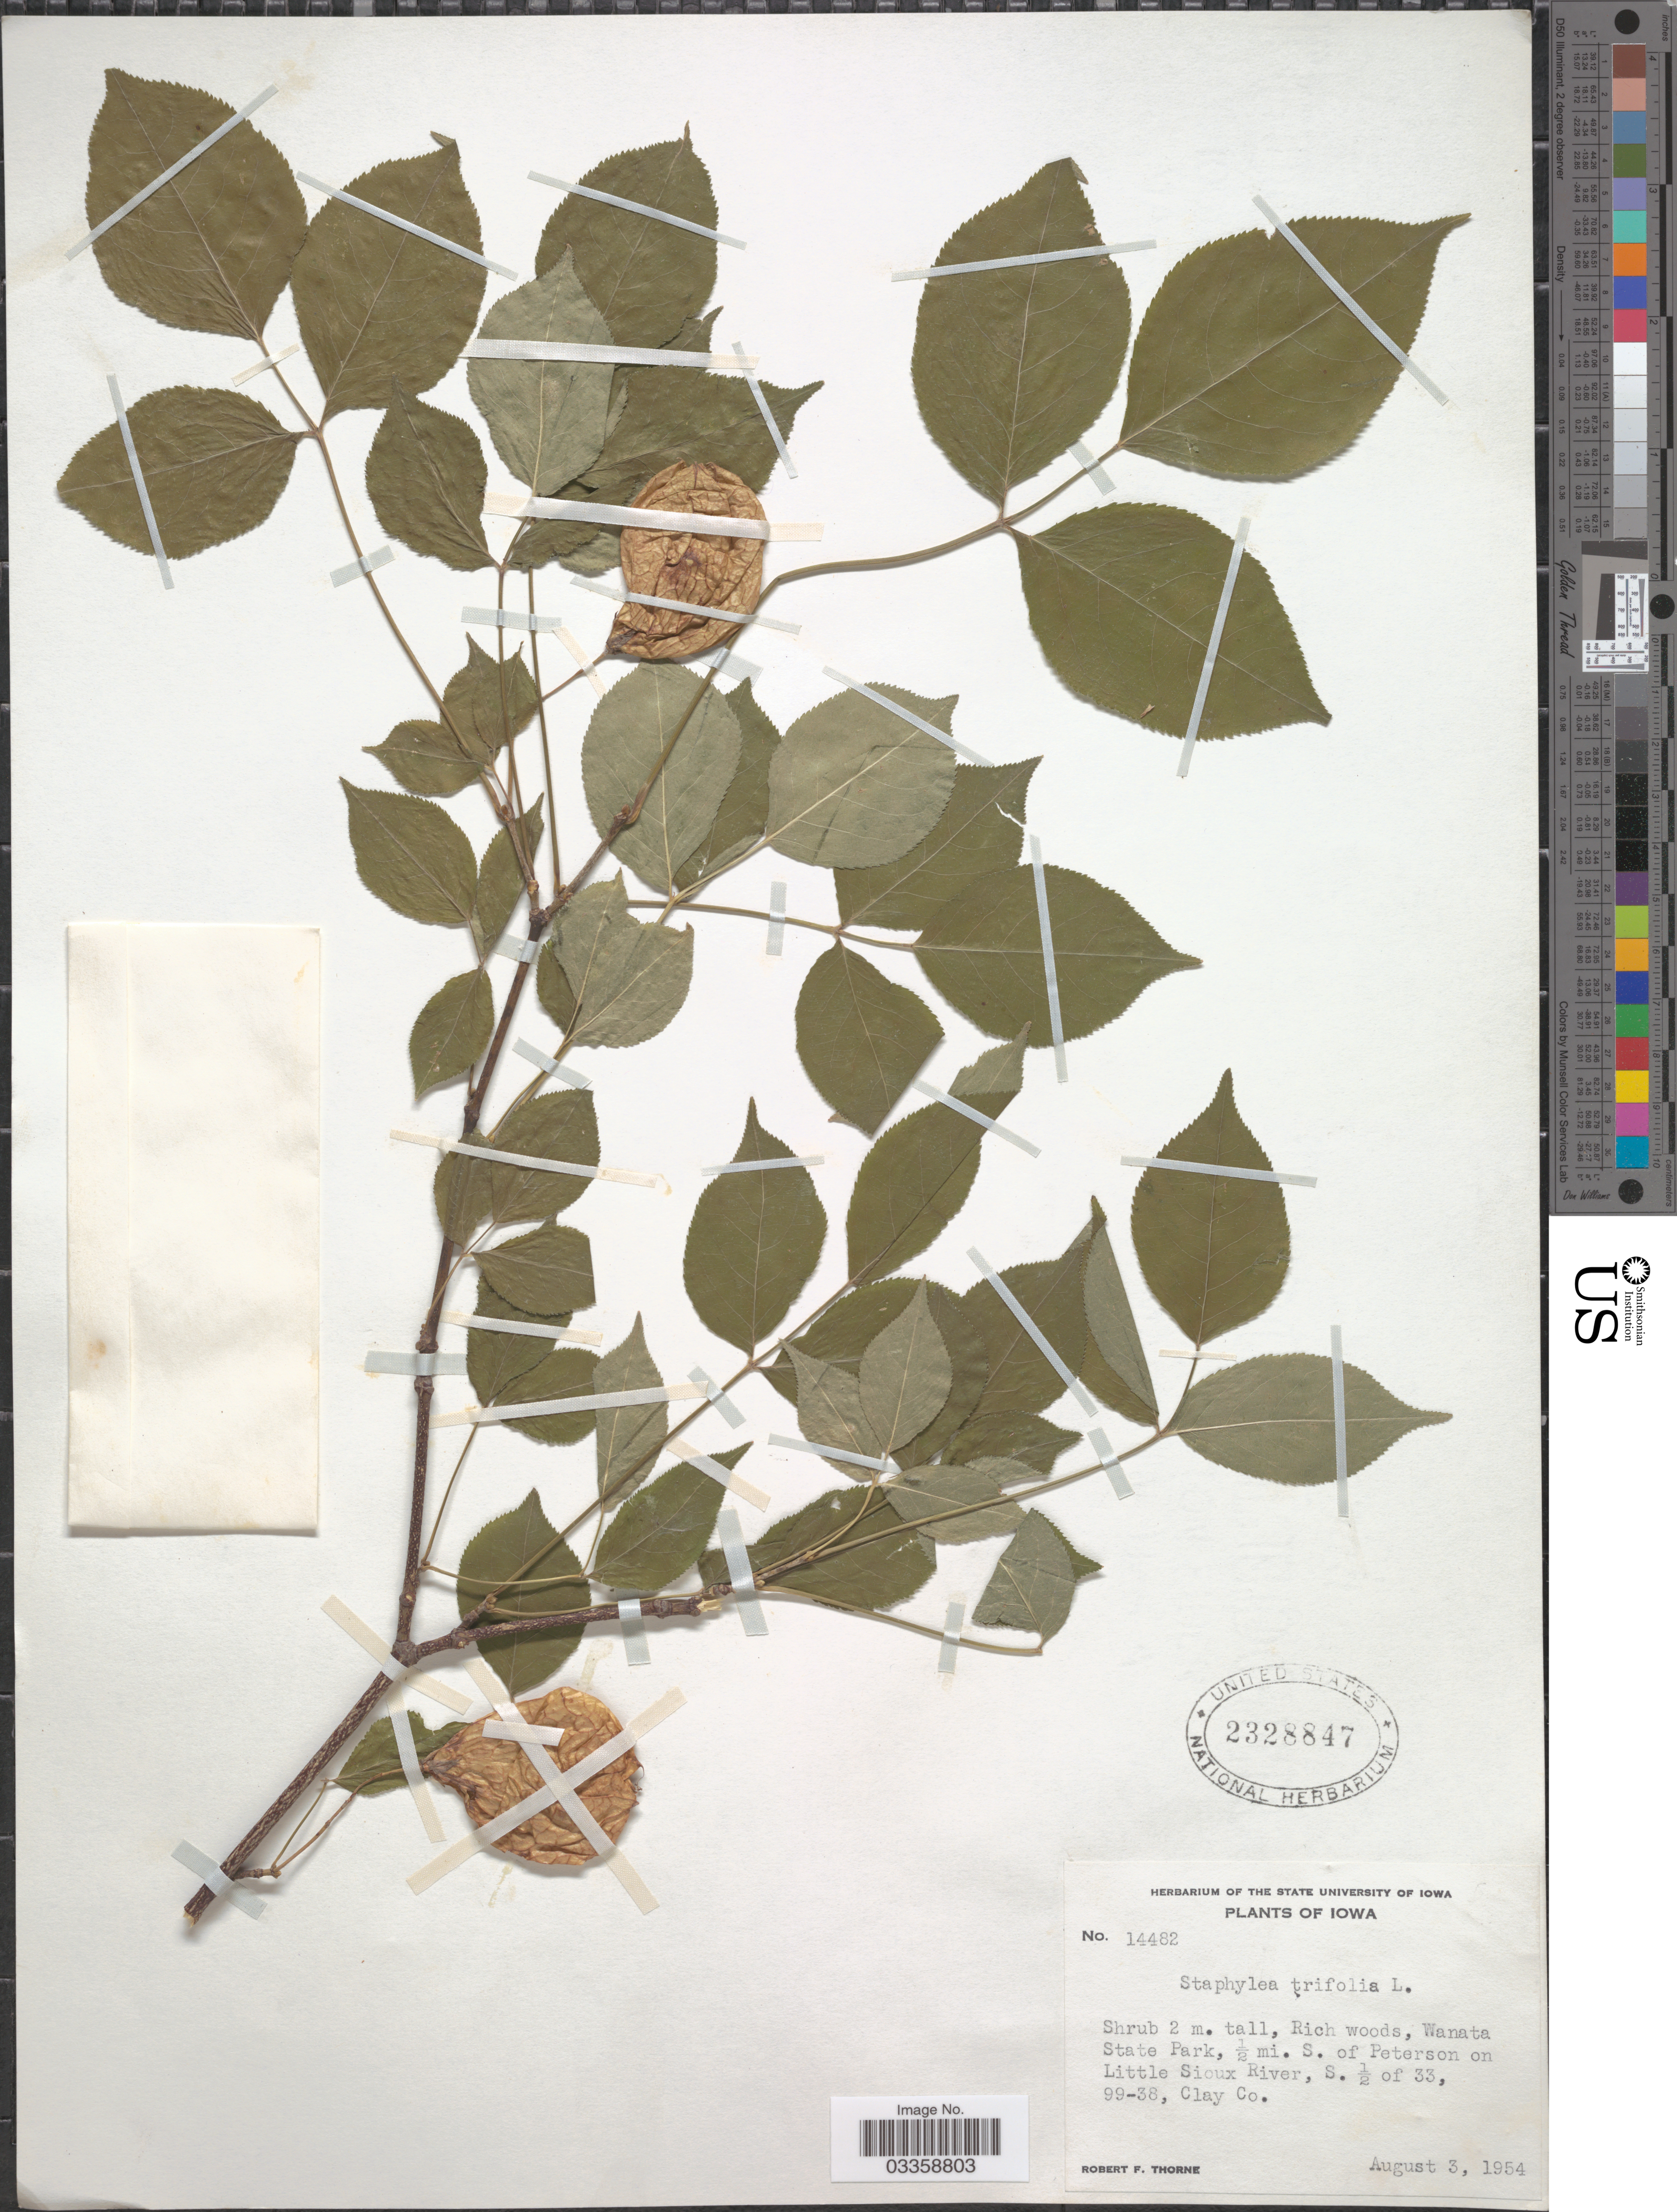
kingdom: Plantae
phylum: Tracheophyta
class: Magnoliopsida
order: Crossosomatales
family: Staphyleaceae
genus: Staphylea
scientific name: Staphylea trifolia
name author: L.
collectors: R. F. Thorne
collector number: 14482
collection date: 1954-08-03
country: United States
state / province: Iowa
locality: Wanata State Park, ½ mi. S. of Peterson on Little Sioux River, S. ½ of 33, 99-38, Clay Co.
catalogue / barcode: US 2328847